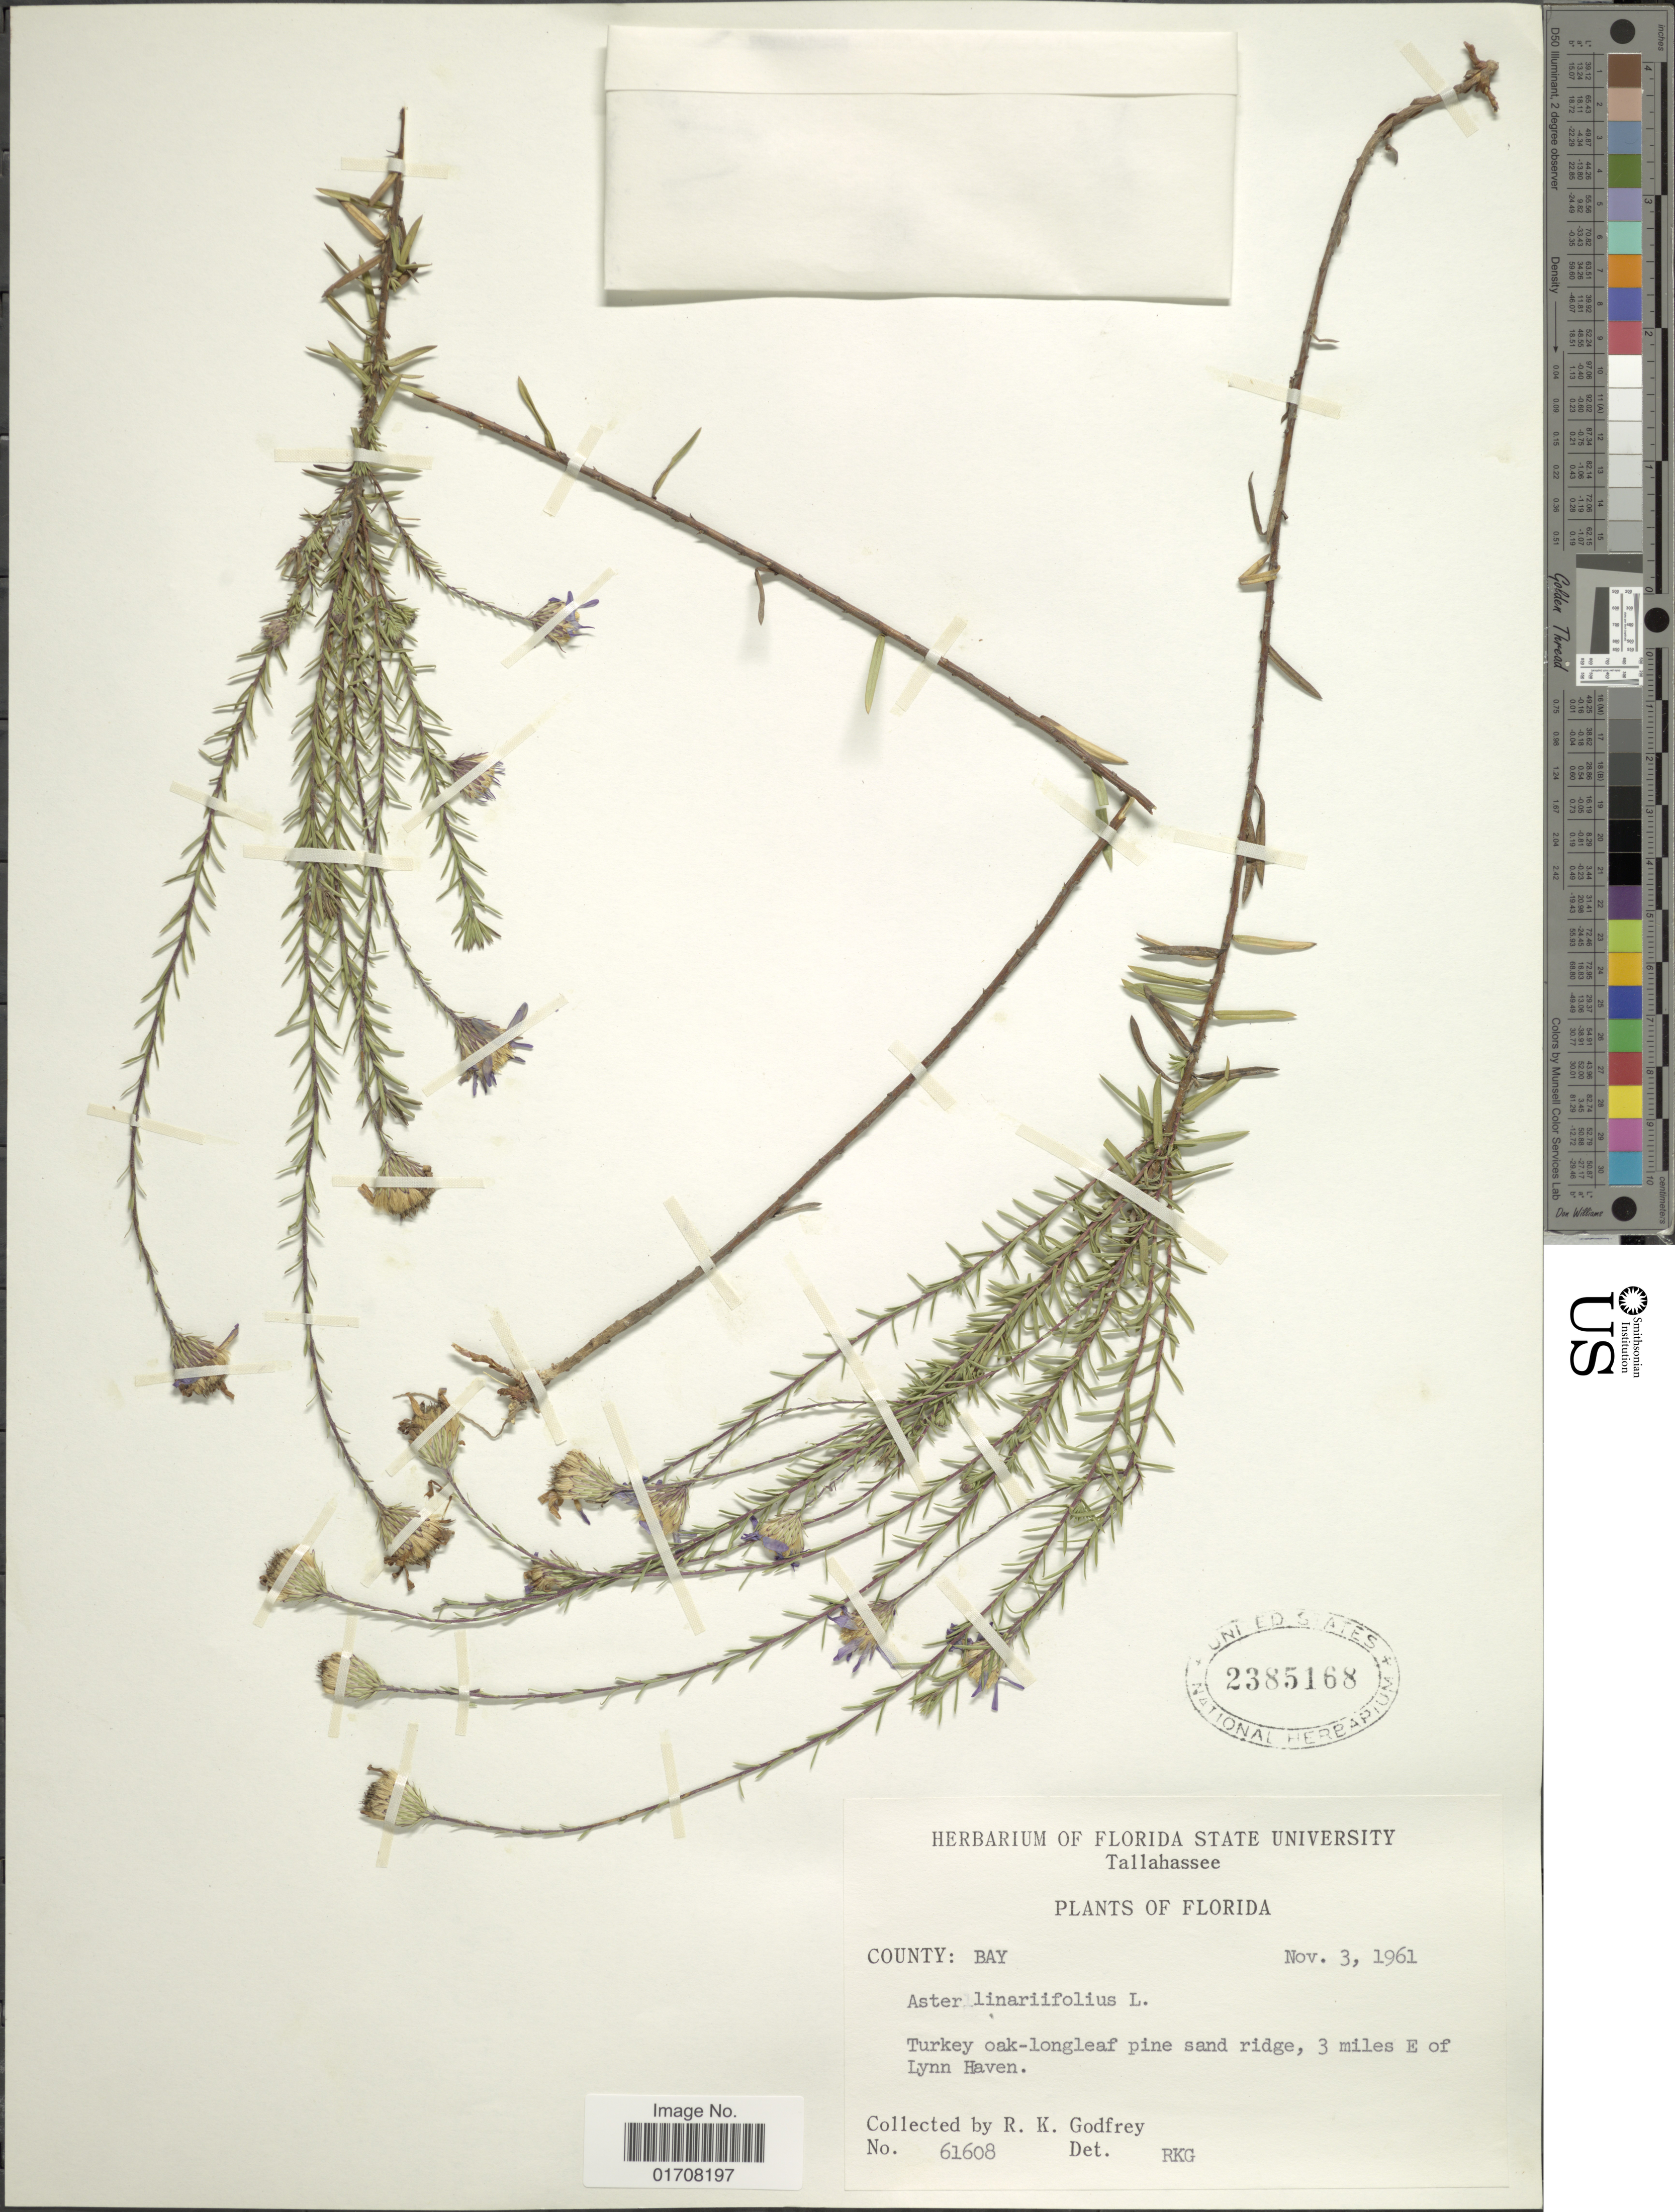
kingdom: Plantae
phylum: Tracheophyta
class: Magnoliopsida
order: Asterales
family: Asteraceae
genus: Ionactis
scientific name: Ionactis linariifolia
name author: (L.) Greene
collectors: R. K. Godfrey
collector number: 61608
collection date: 1961-11-03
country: United States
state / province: Florida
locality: County Bay, Turkey oak-longleaf pine sand ridge, 3 miles E of Lynn Haven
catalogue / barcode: US 2385168